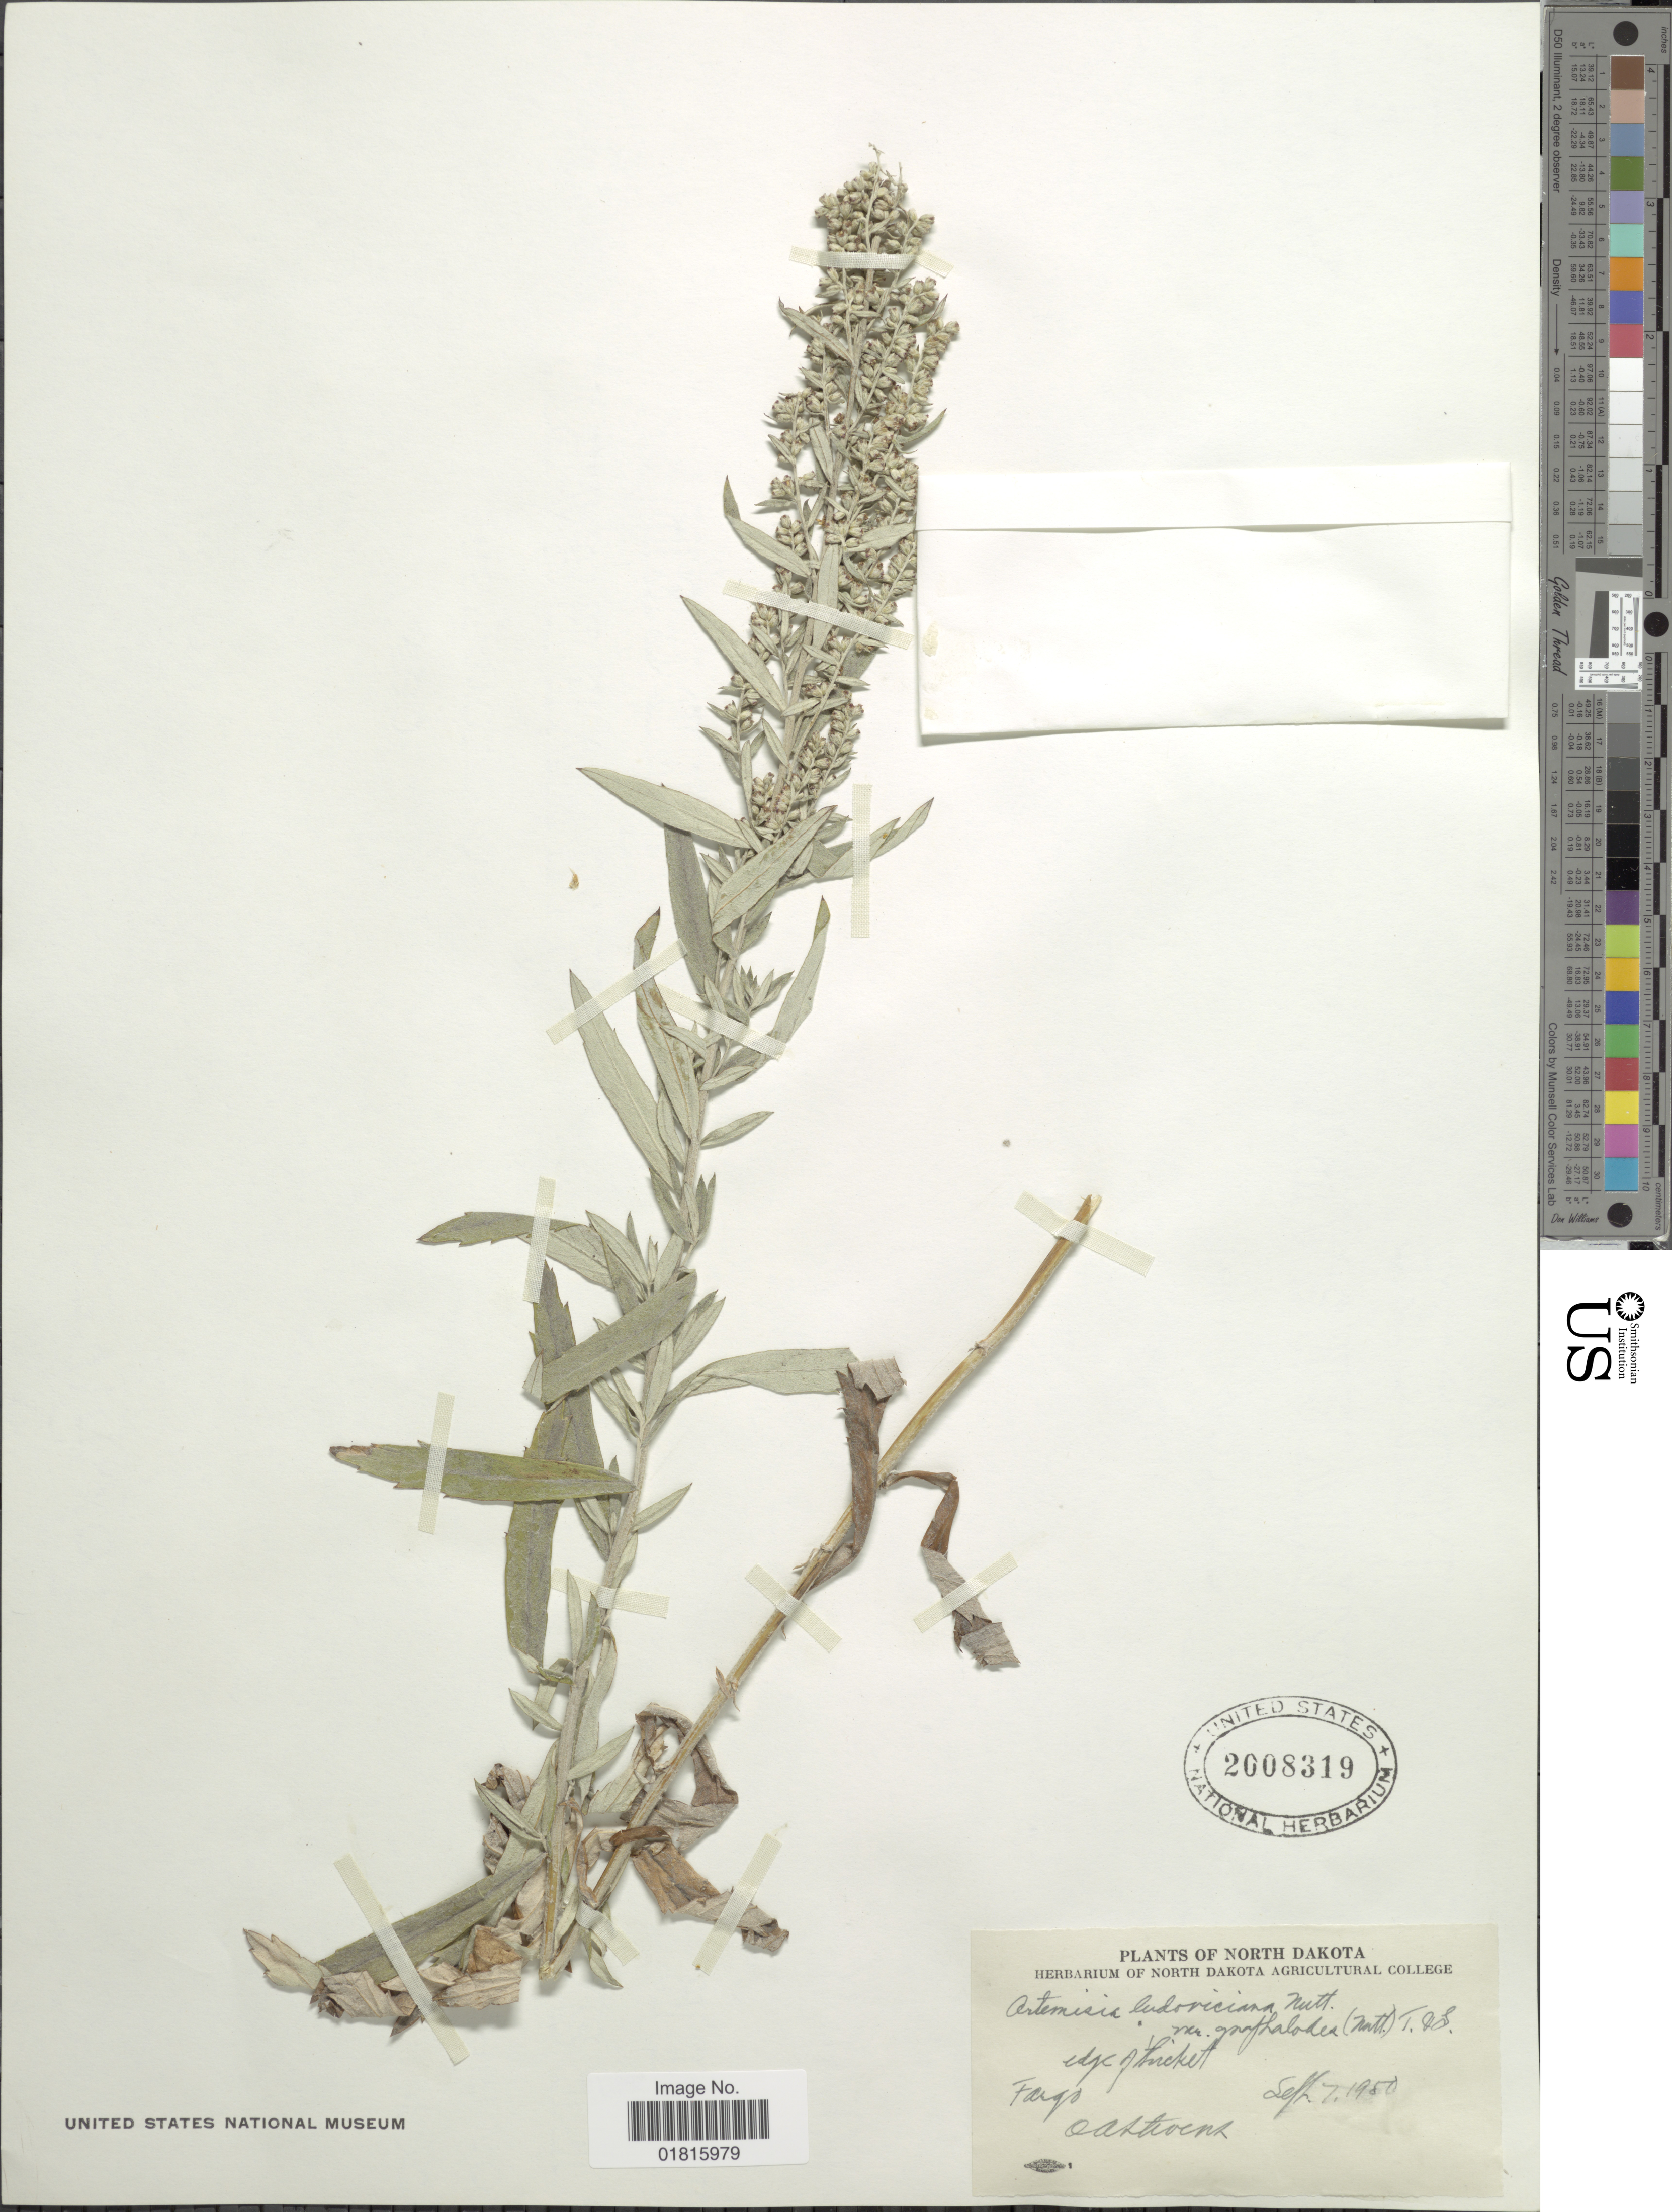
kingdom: Plantae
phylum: Tracheophyta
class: Magnoliopsida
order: Asterales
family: Asteraceae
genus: Artemisia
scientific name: Artemisia ludoviciana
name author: Nutt.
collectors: O. A. Stevens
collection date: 1950-09-07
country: United States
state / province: North Dakota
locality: Edge of thicket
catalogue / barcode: US 2008319